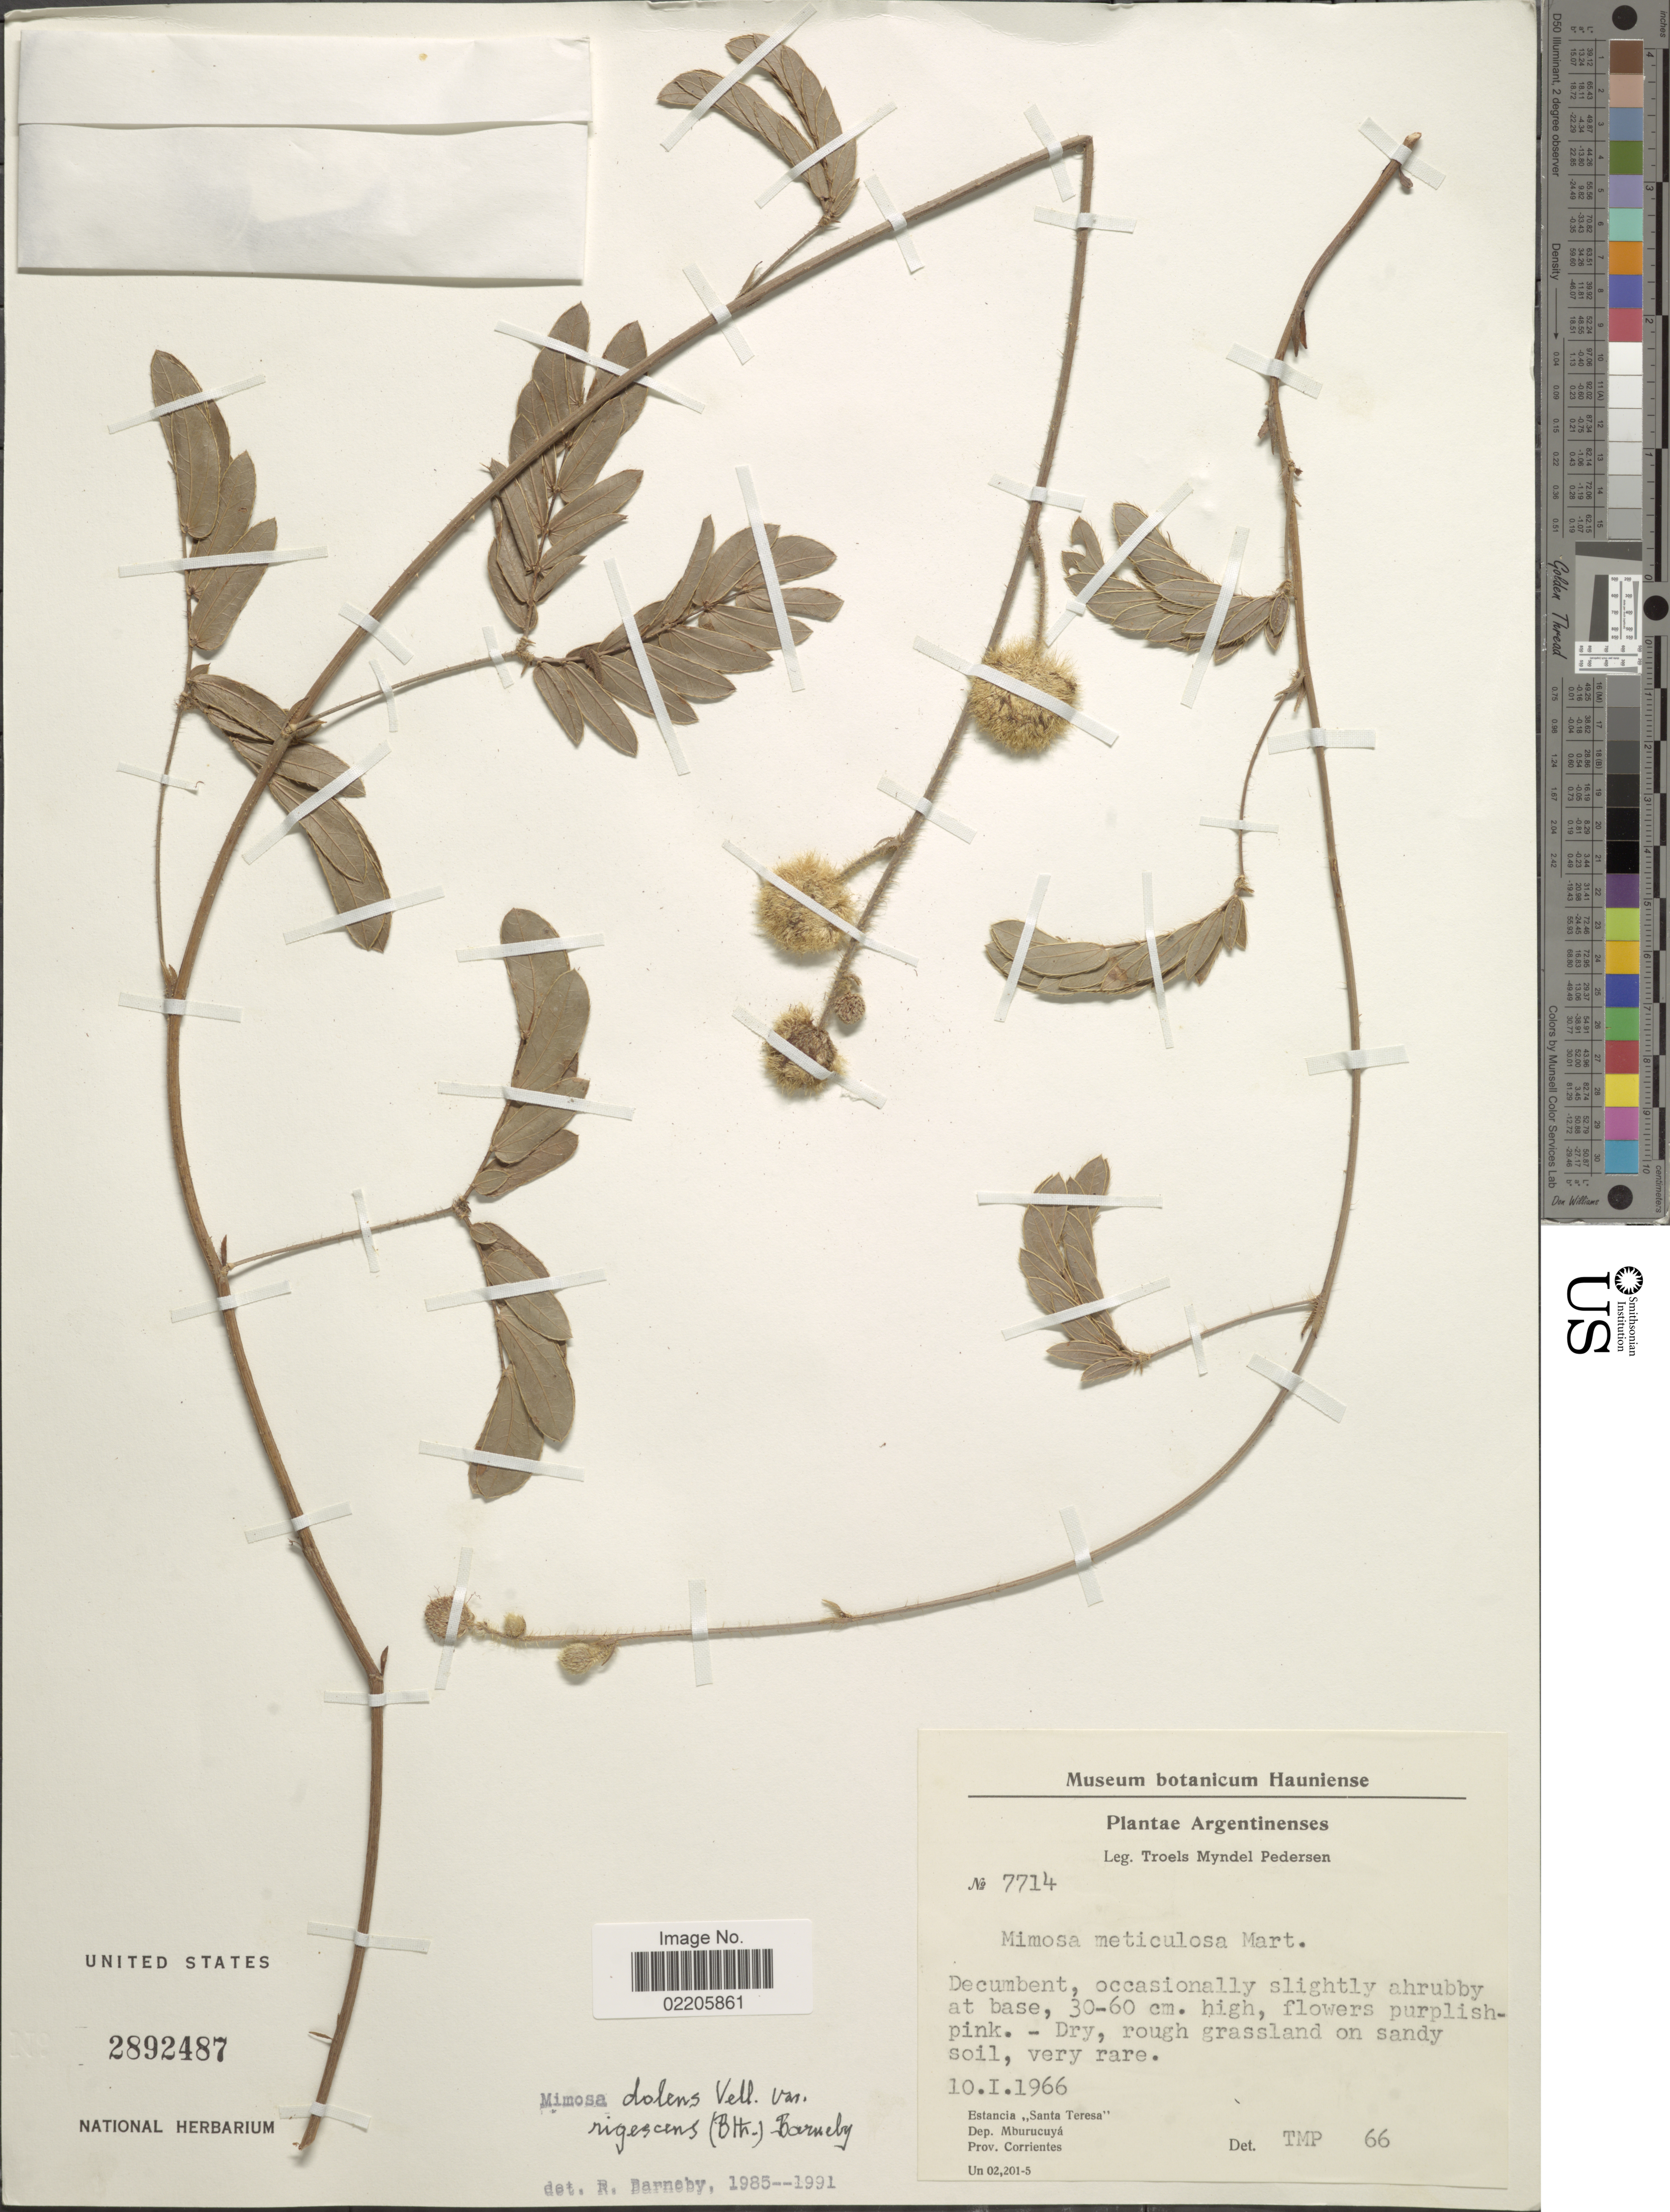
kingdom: Plantae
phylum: Tracheophyta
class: Magnoliopsida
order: Fabales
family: Fabaceae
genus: Mimosa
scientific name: Mimosa dolens var. rigescens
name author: (Benth.) Barneby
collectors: T. Pederson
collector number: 7714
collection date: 1966-01-10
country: Argentina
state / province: Corrientes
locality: Estancia "Santa Teresa". Dep. Mburucuya. Prov. Corrientes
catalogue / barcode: US 2892487